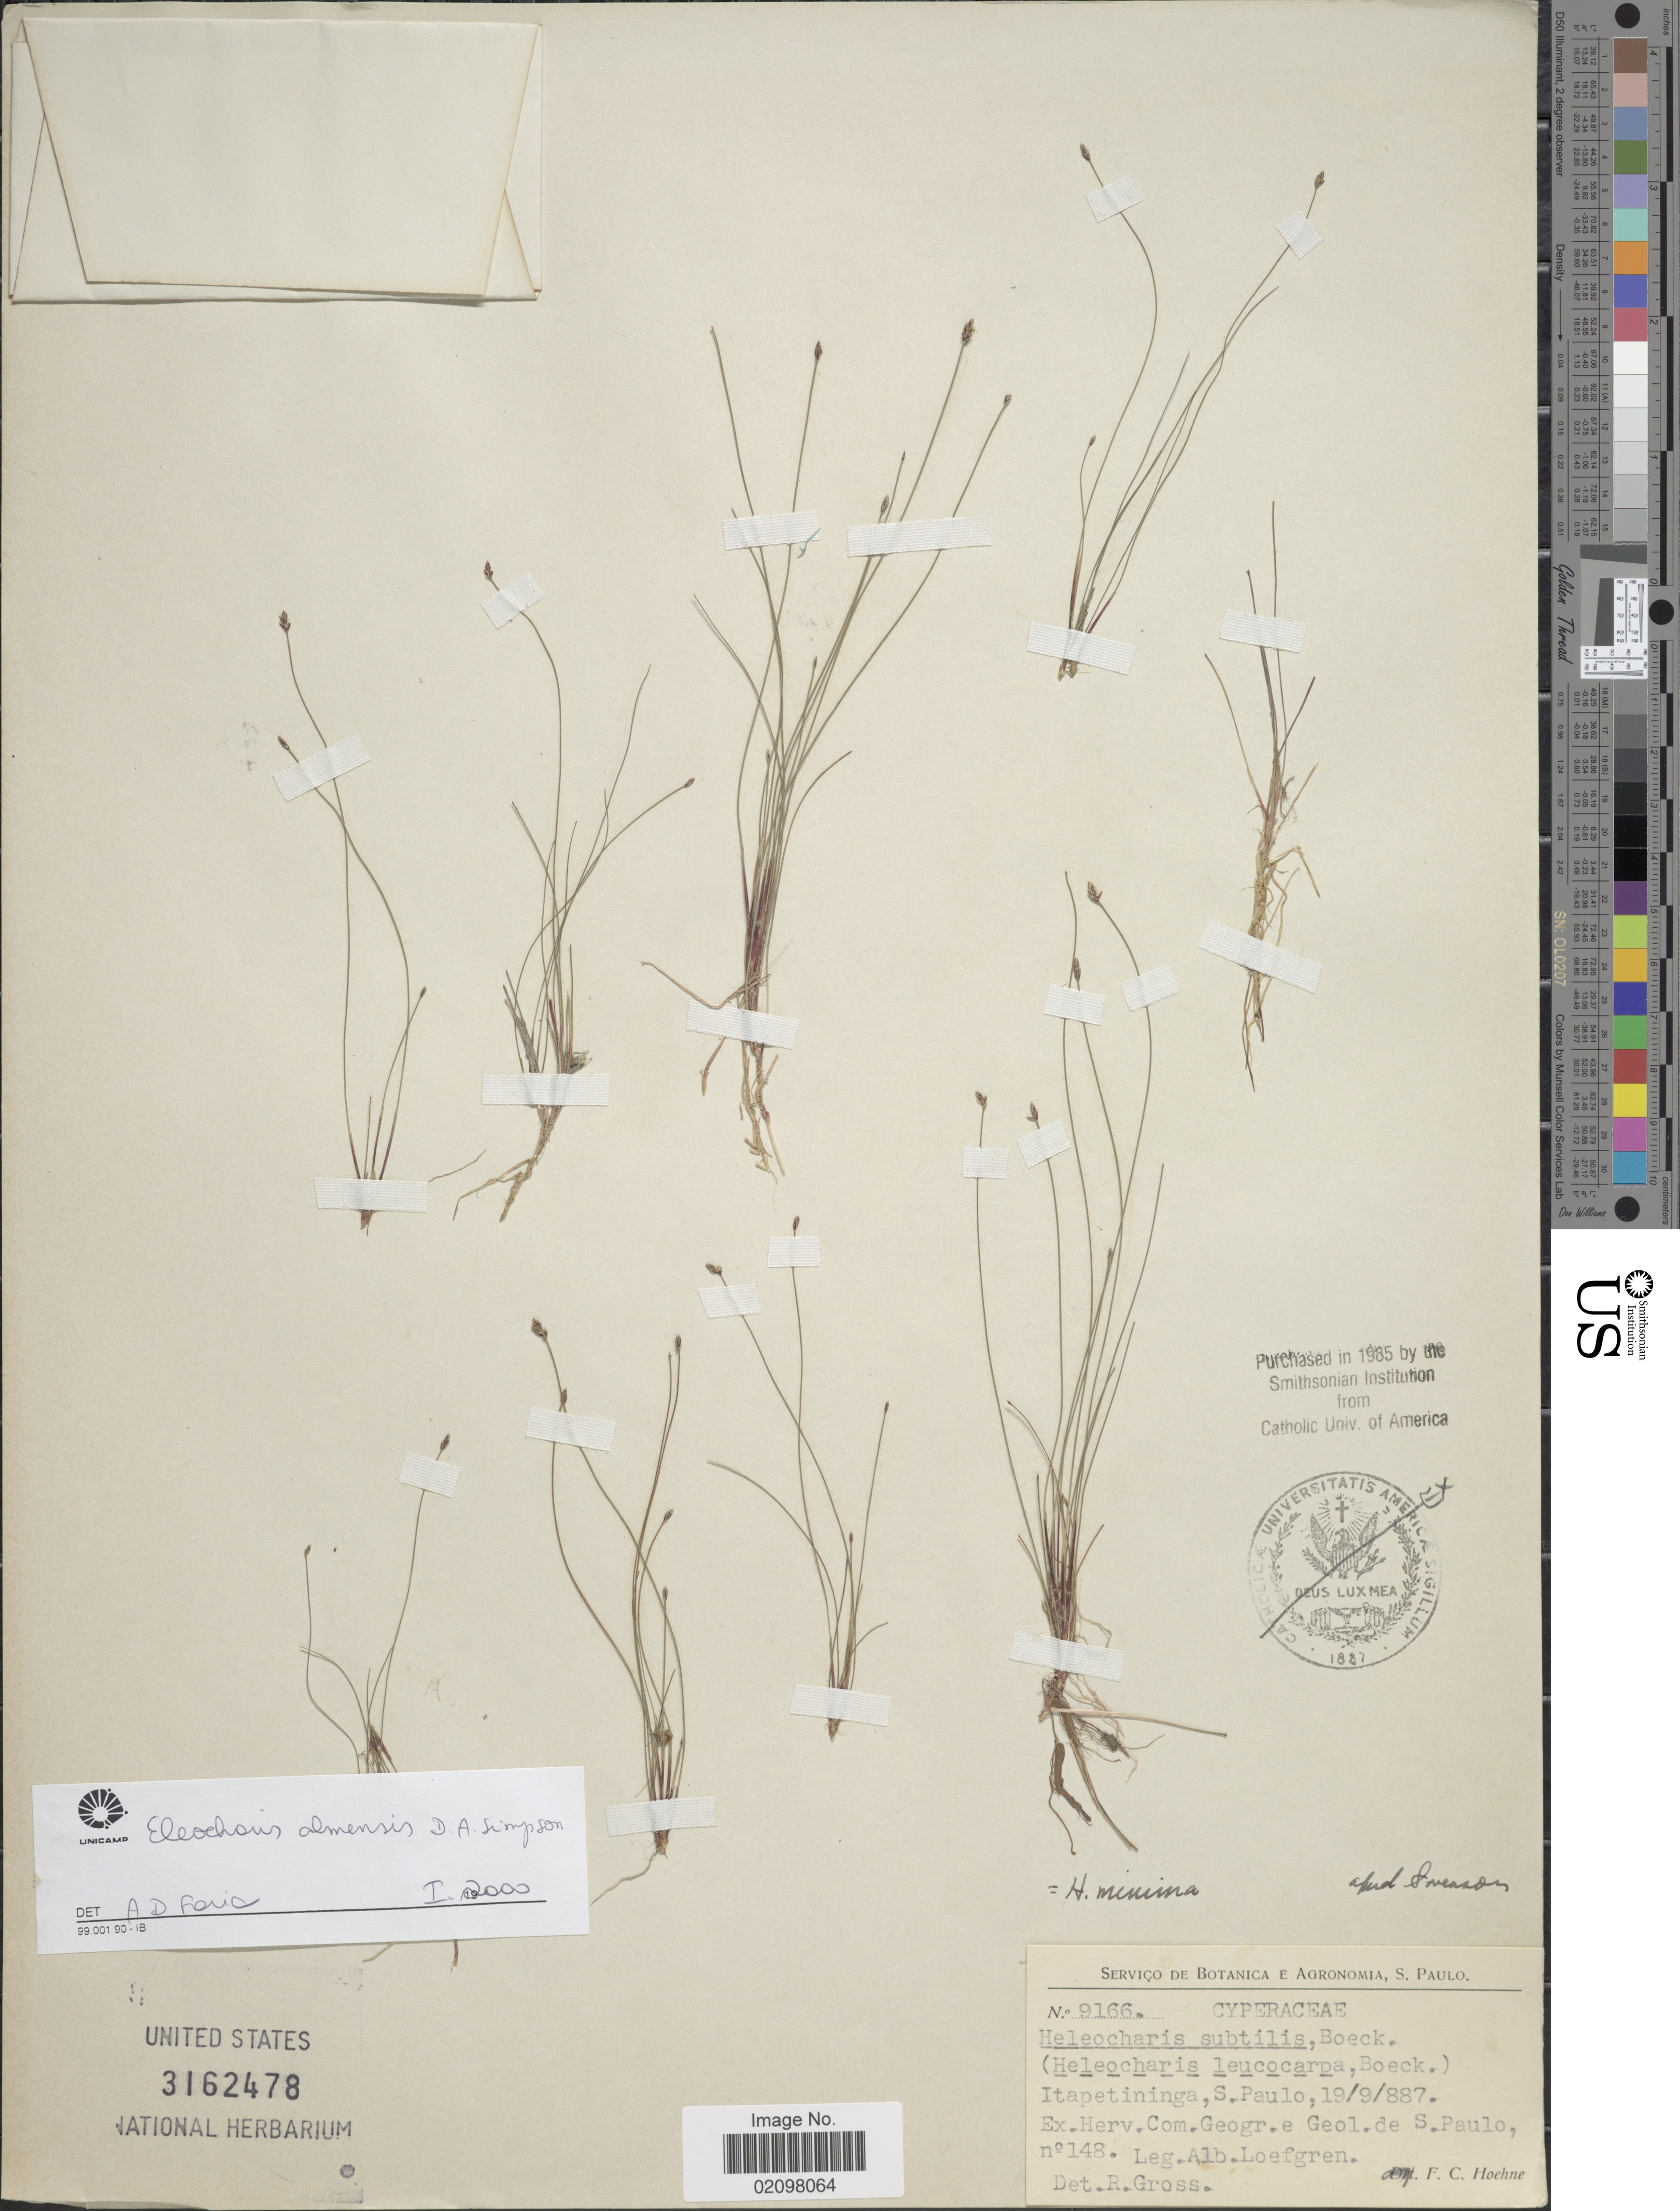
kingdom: Plantae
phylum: Tracheophyta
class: Liliopsida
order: Poales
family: Cyperaceae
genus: Eleocharis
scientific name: Eleocharis loefgreniana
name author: Boeckeler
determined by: Strong, Mark T., (BOT), Smithsonian Institution - National Museum of Natural History (UNITED STATES)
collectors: A. Loefgren & F. C. Hoehne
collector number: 148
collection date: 1887-09-19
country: Brazil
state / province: São Paulo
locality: Itapetininga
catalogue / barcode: US 3162478